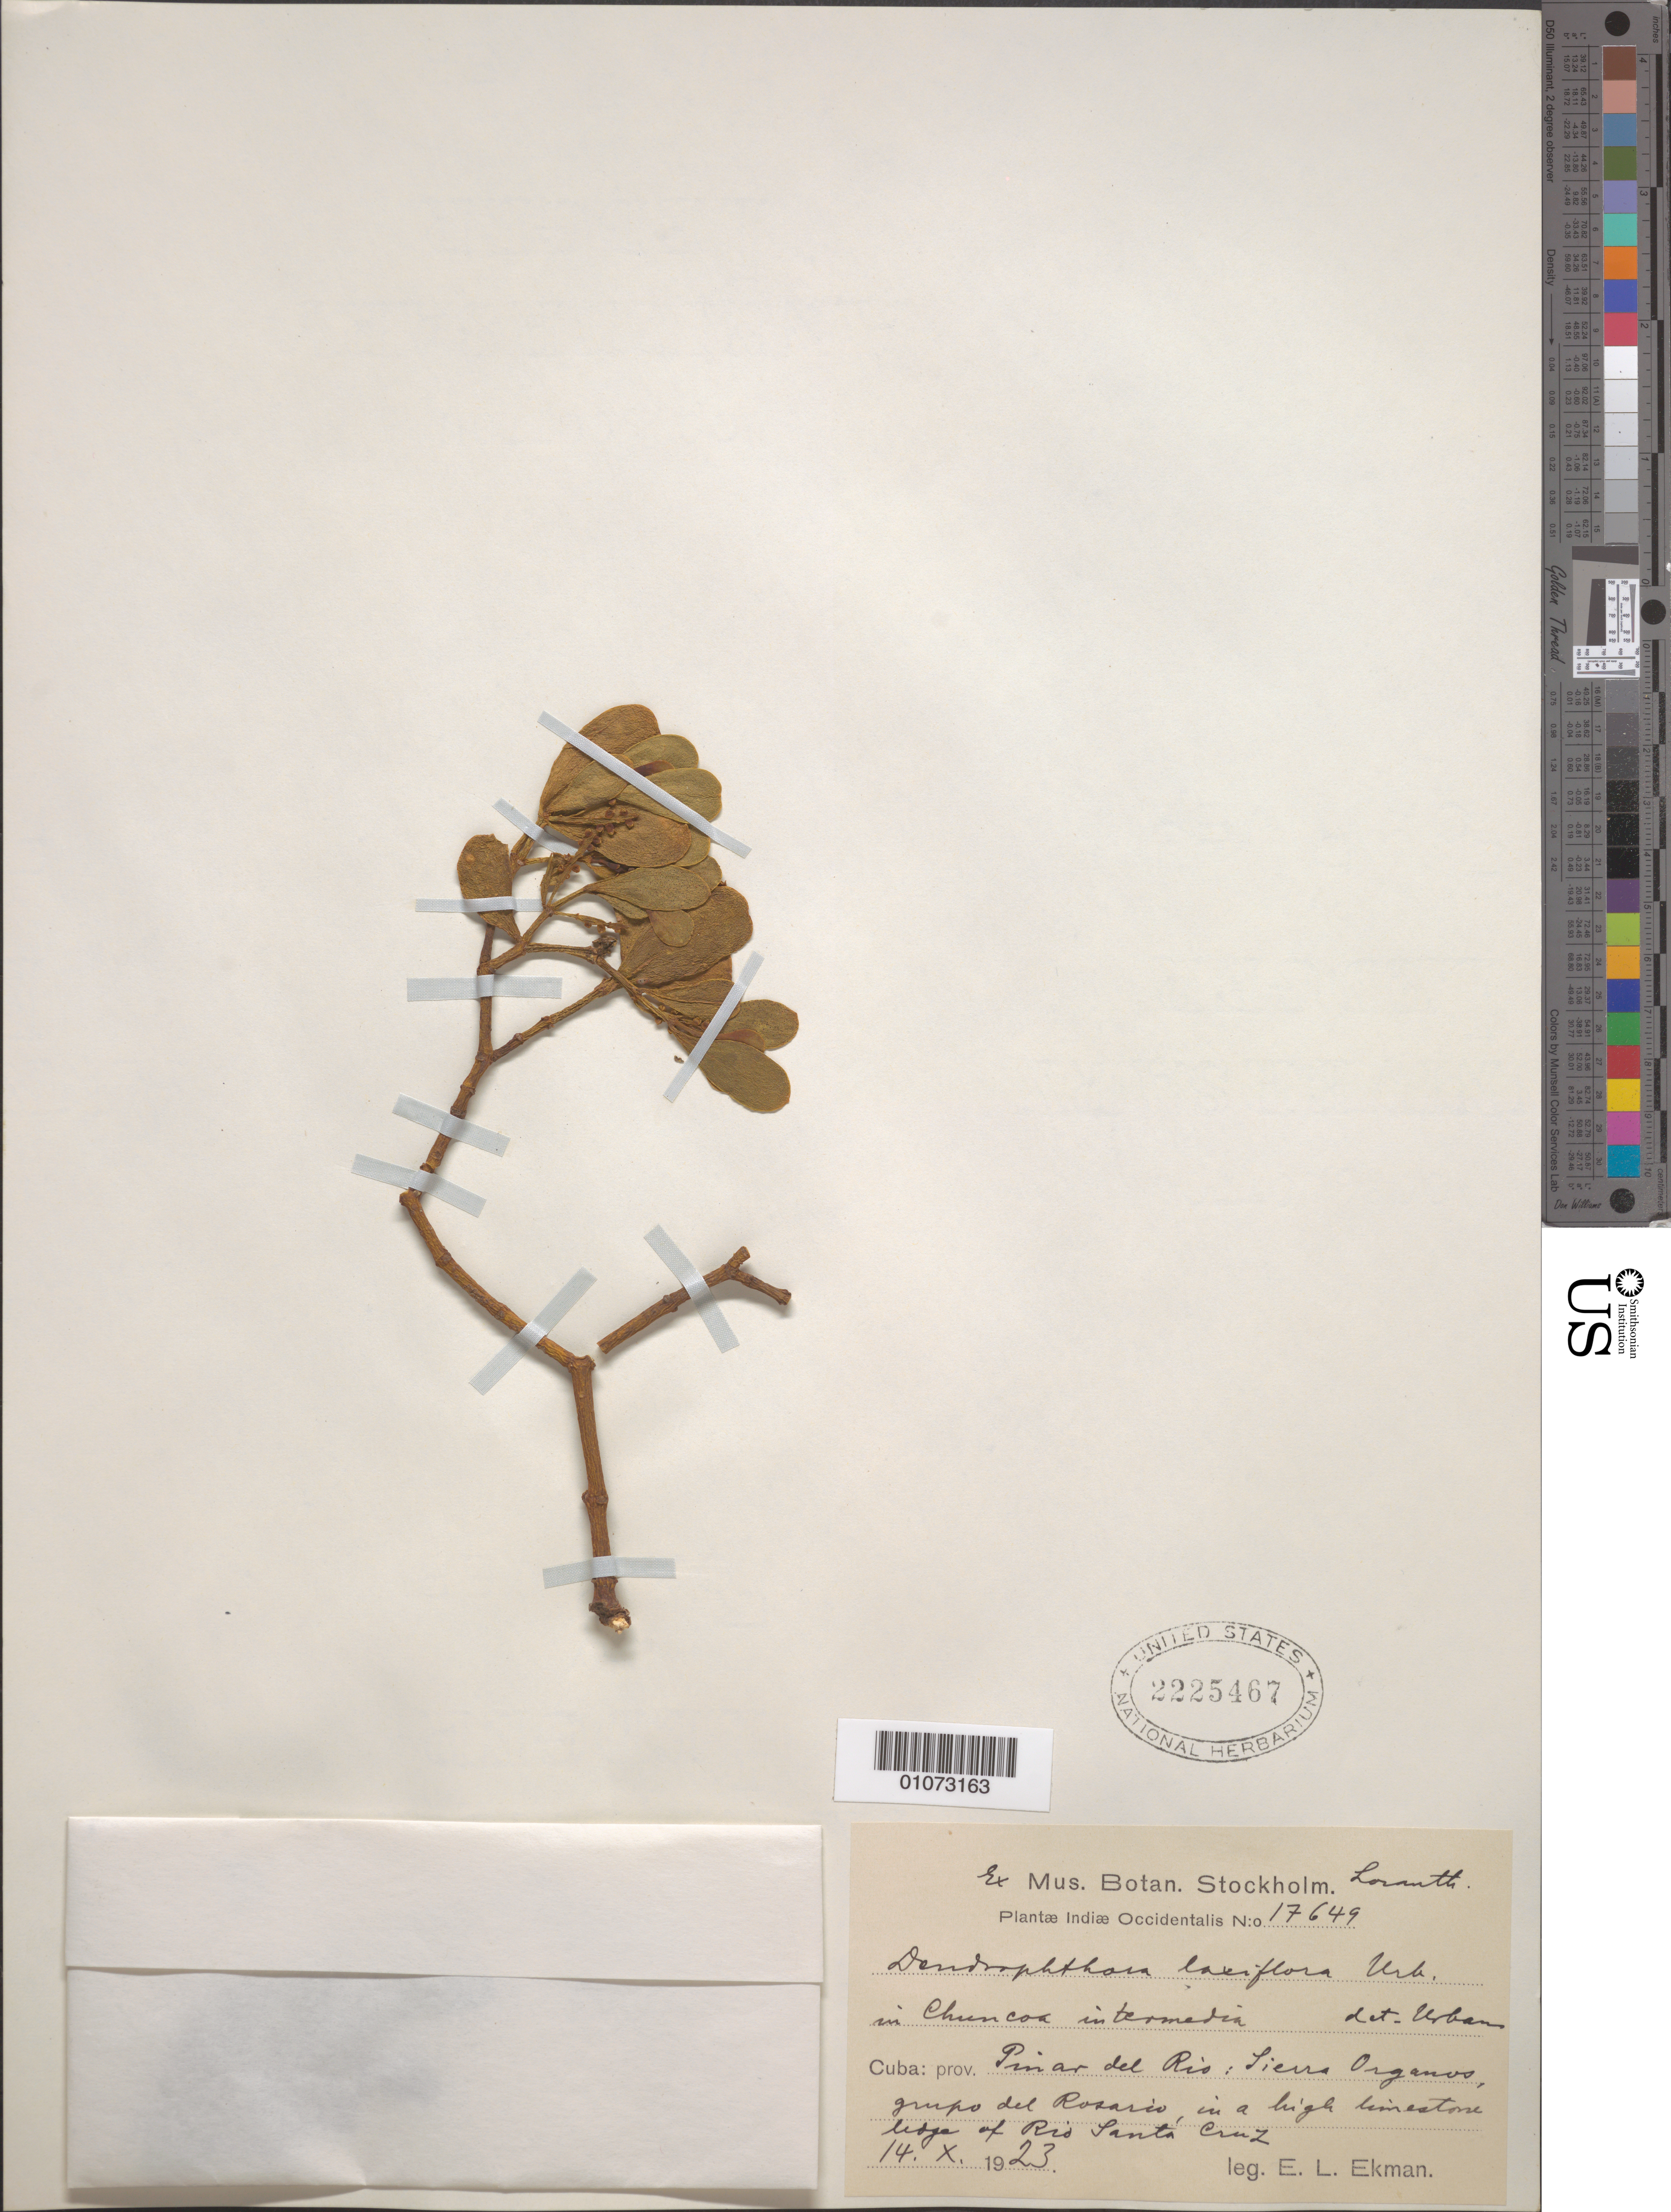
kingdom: Plantae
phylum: Tracheophyta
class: Magnoliopsida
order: Santalales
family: Viscaceae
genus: Dendrophthora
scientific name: Dendrophthora laxiflora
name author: Urb.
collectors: E. L. Ekman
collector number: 17649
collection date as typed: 14 Oct 1923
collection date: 1923-10-14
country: Cuba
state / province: Pinar del Rio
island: Cuba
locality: Pinar del Rio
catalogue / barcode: US 2225467